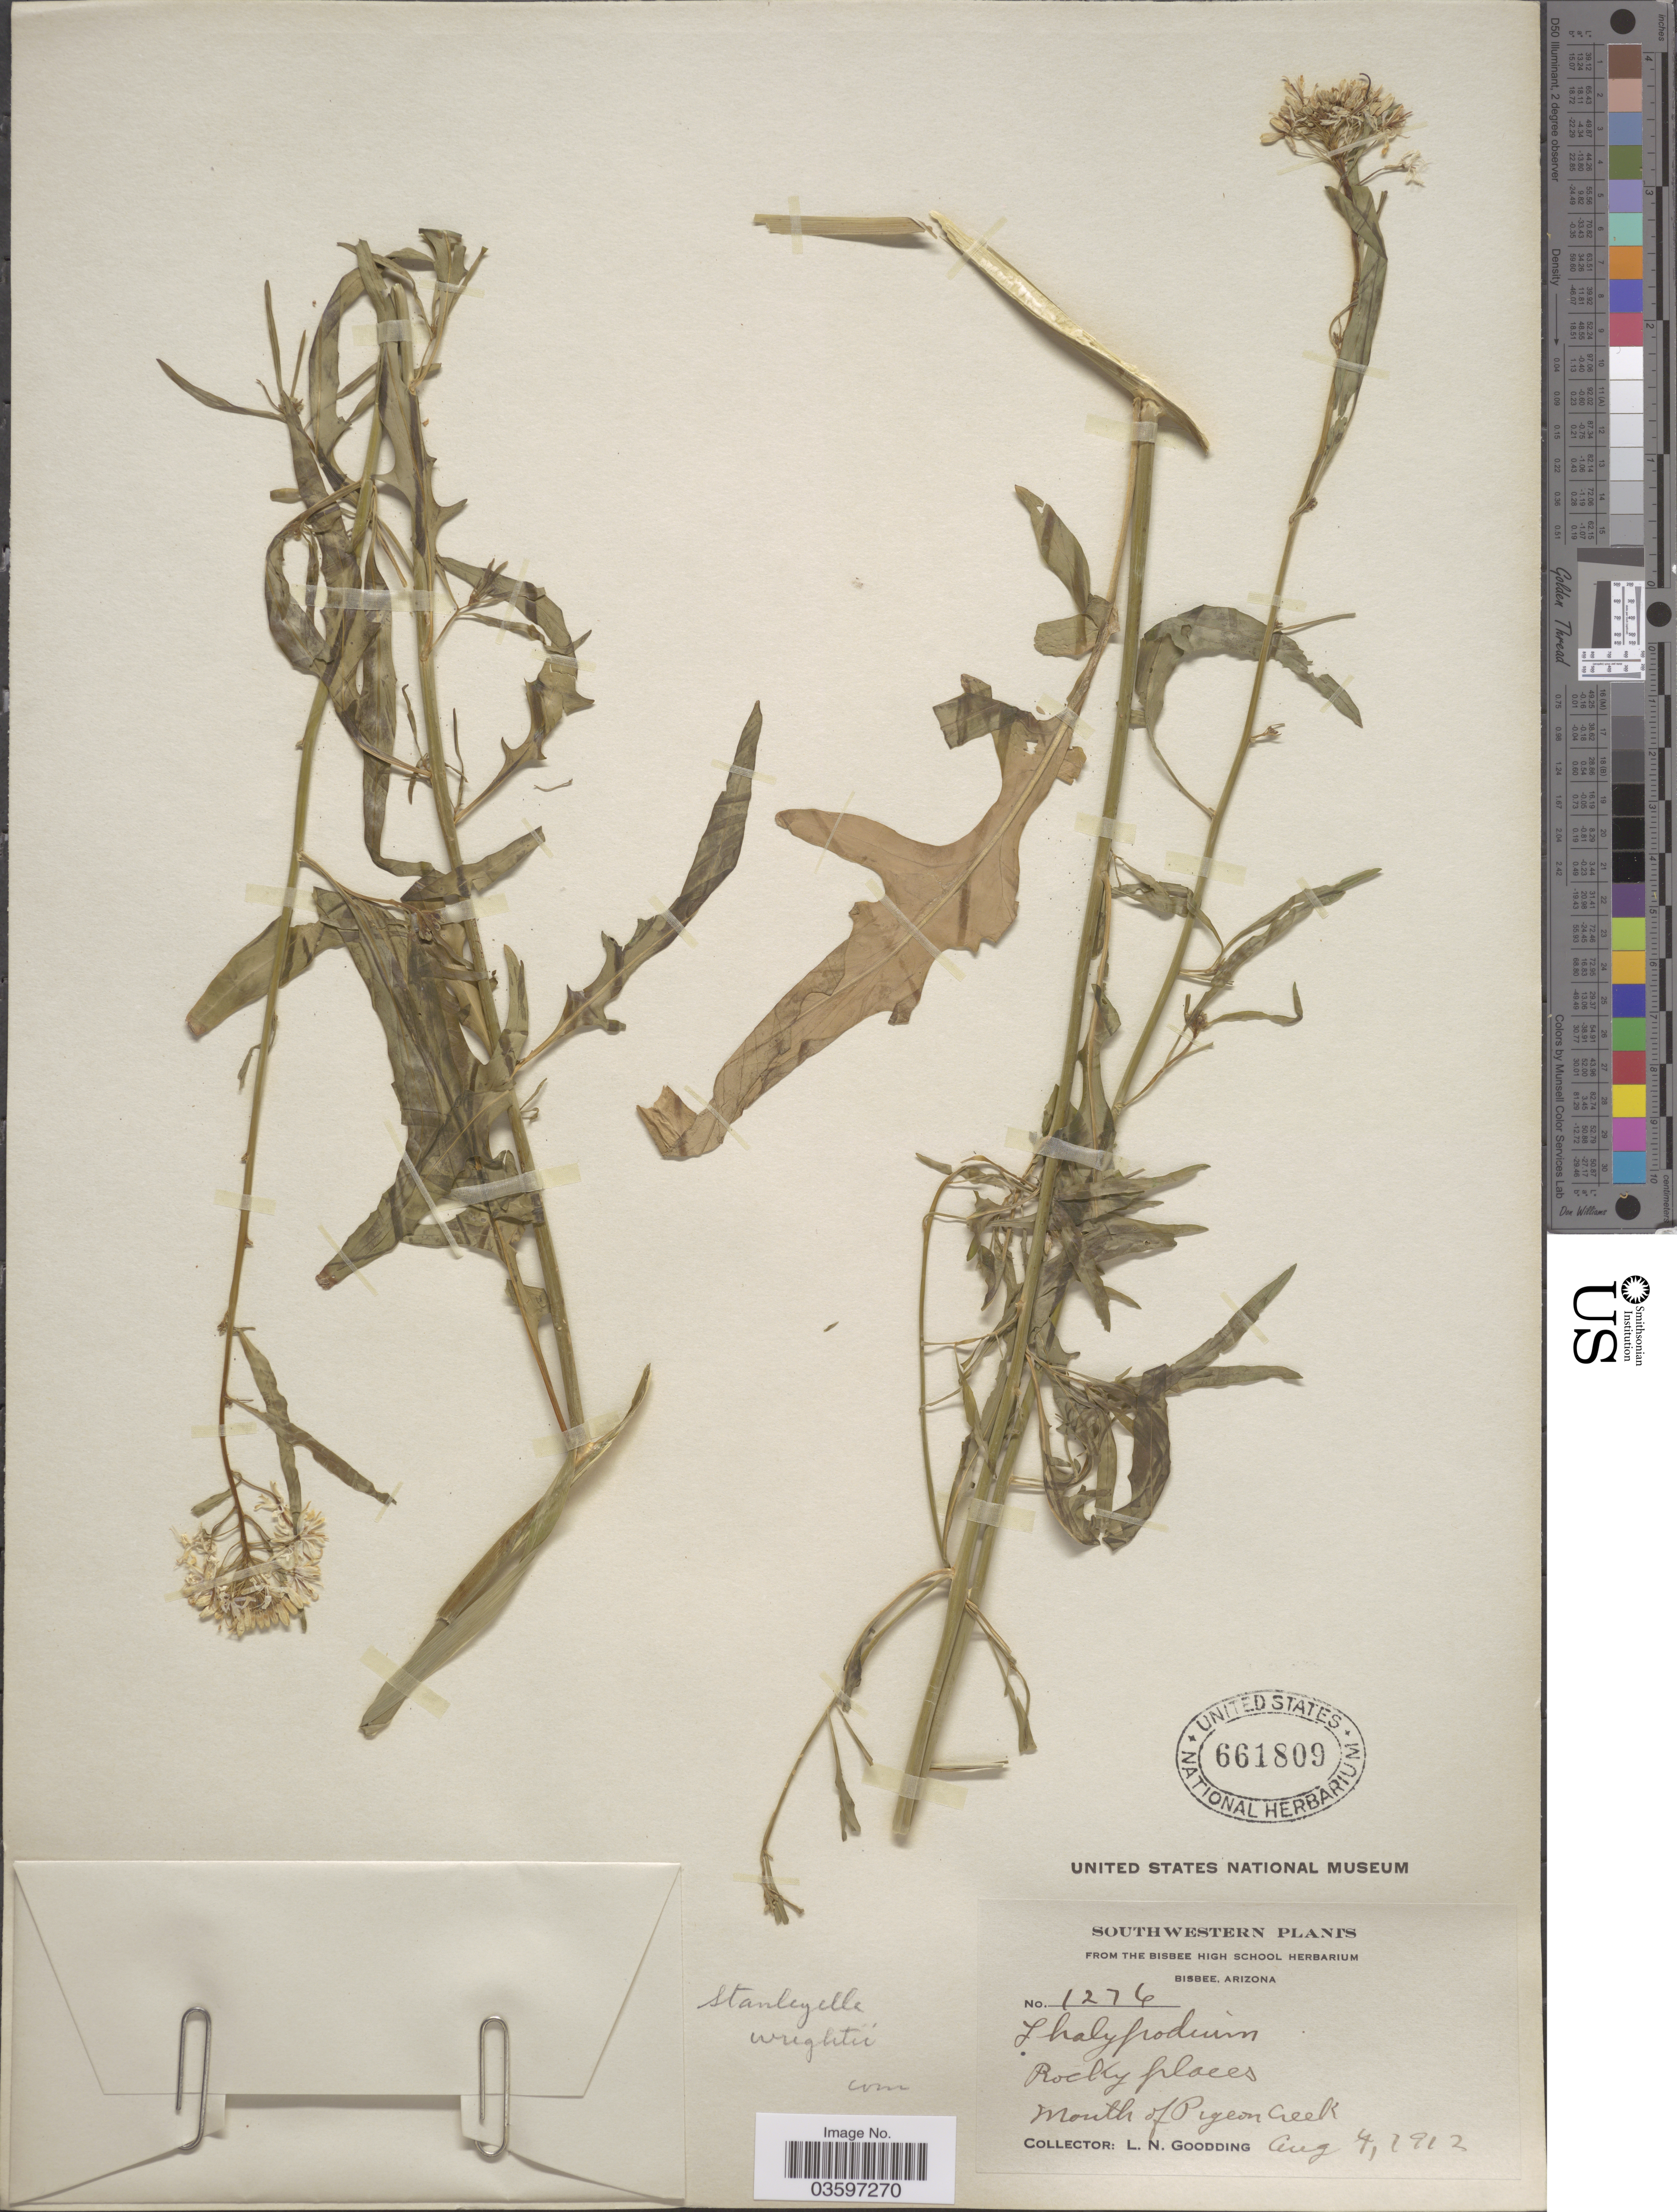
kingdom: Plantae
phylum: Tracheophyta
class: Magnoliopsida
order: Brassicales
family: Brassicaceae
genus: Stanleyella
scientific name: Stanleyella wrightii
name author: Rydb.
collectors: L. N. Goodding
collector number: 1276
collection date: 1912-08-04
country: United States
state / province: Arizona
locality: Southwestern. Mouth of Pigeon Creek.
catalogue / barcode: US 661809